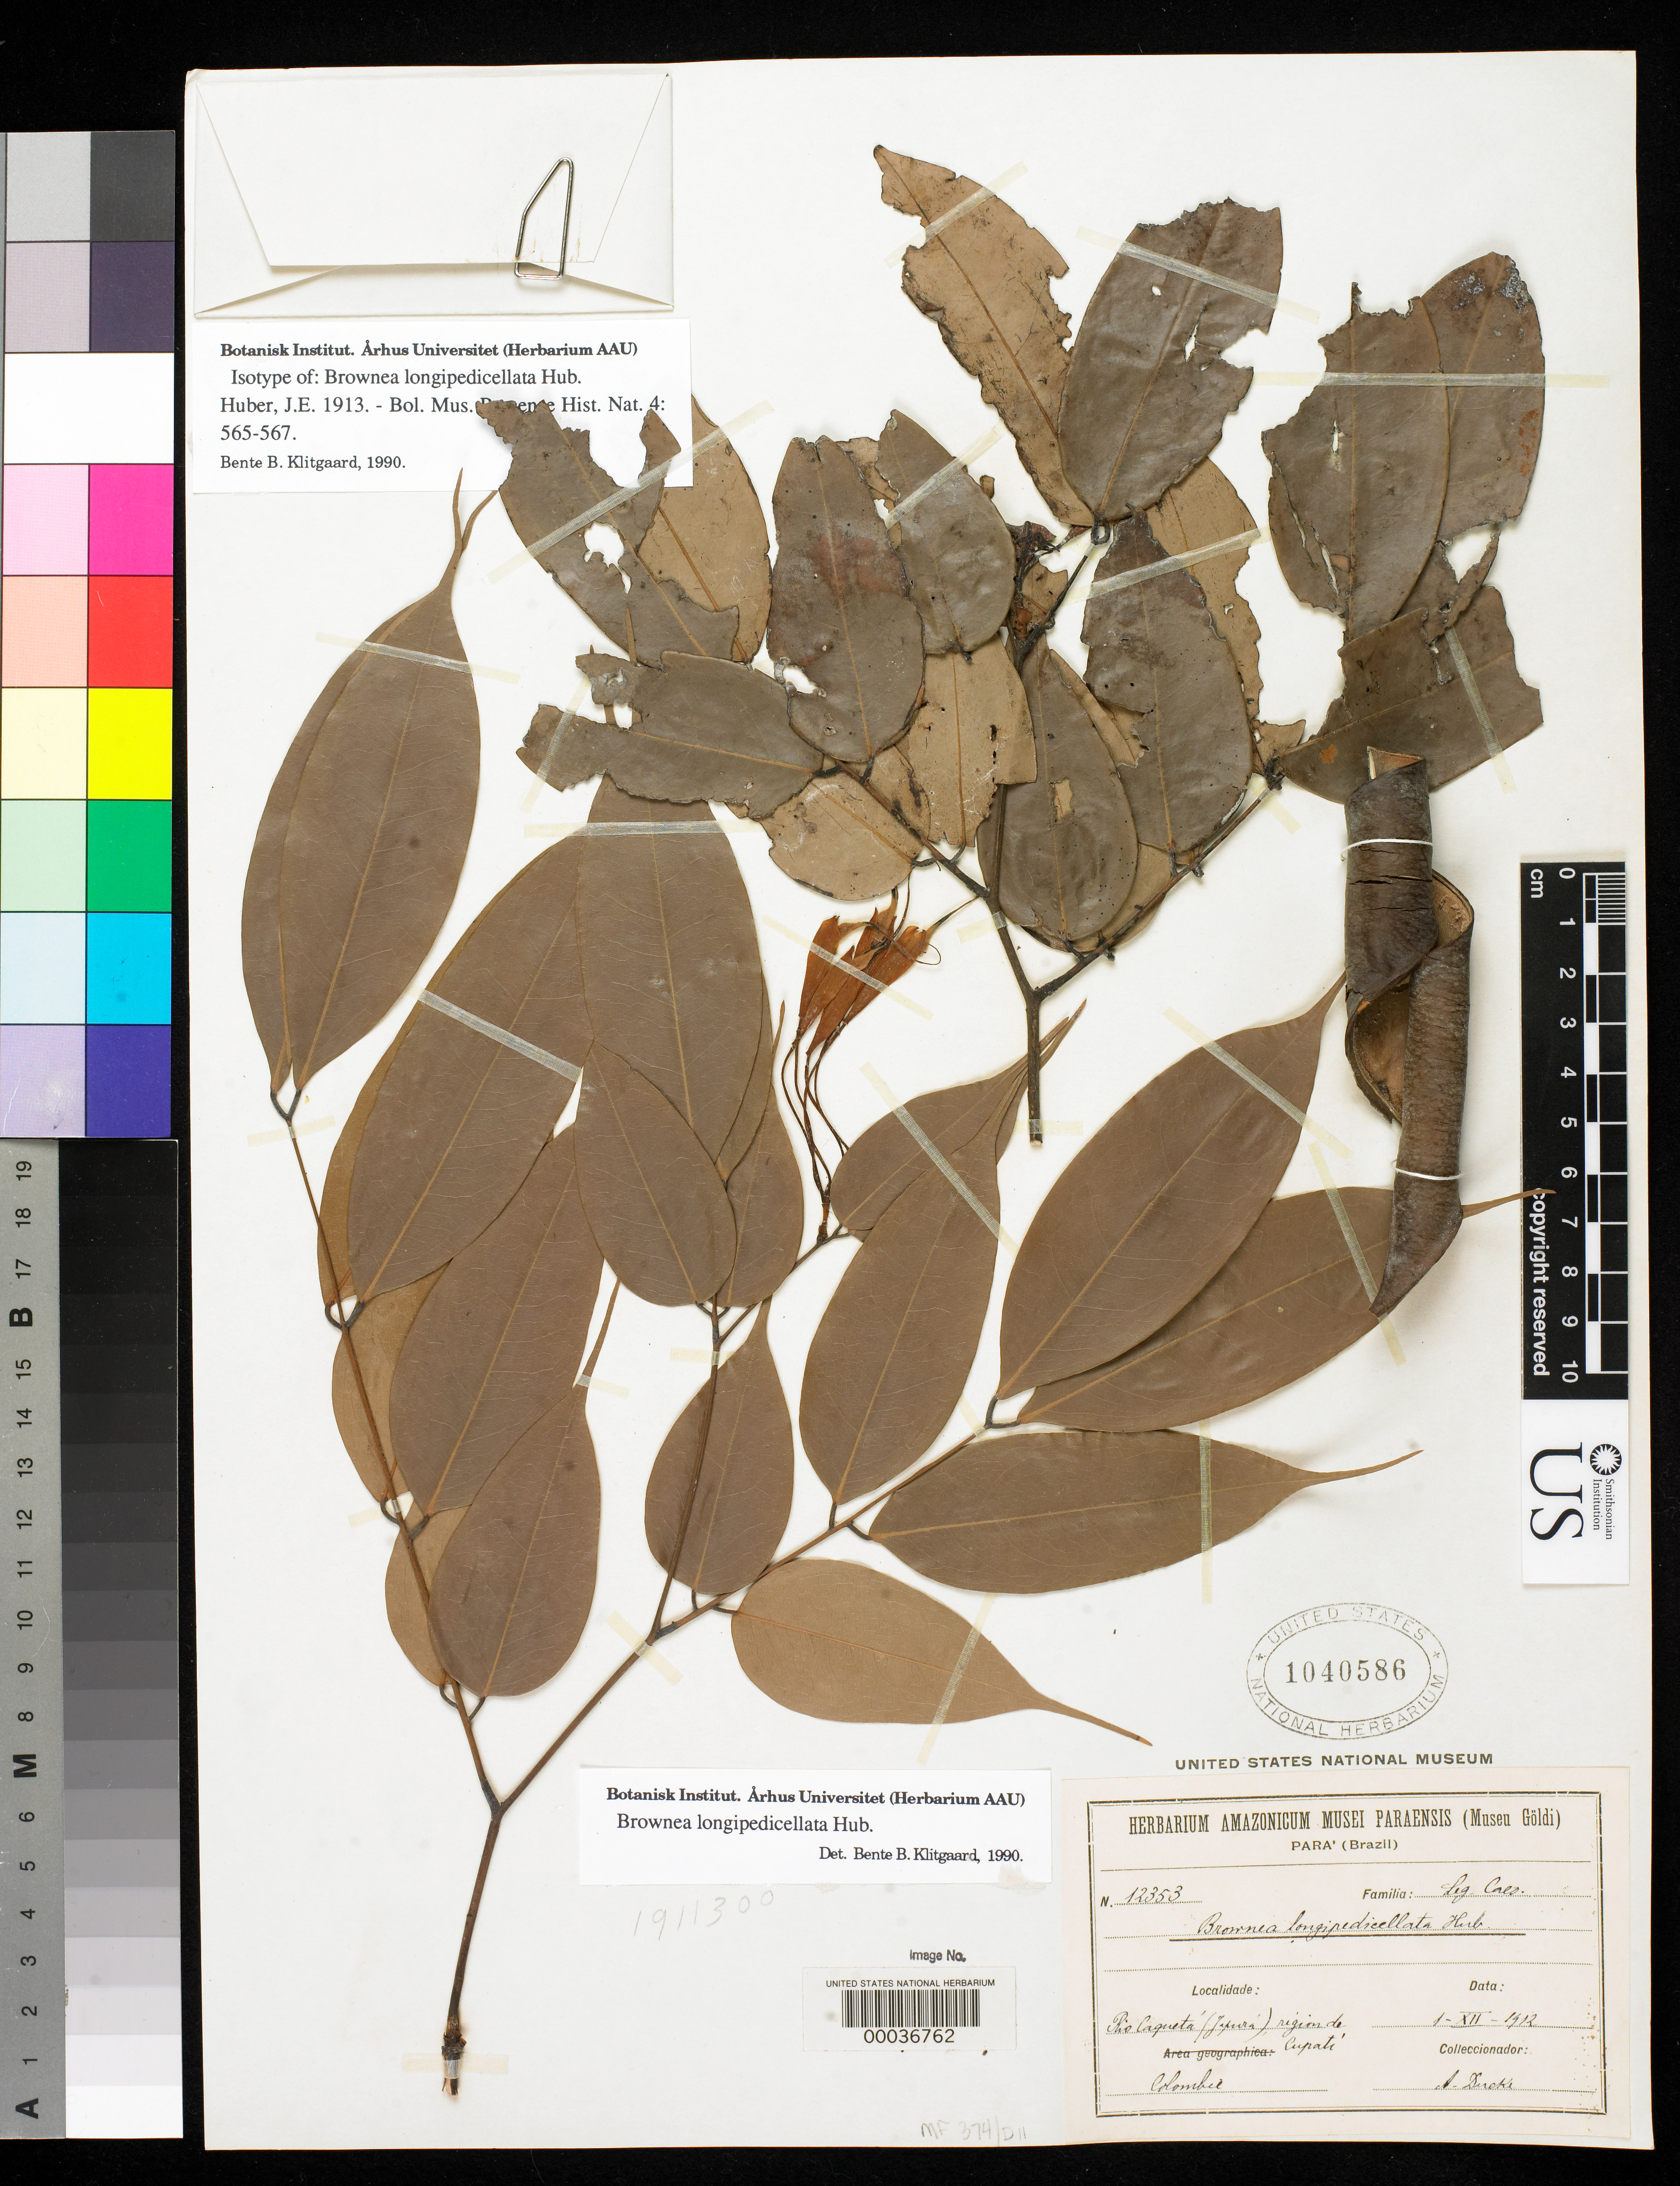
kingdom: Plantae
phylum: Tracheophyta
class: Magnoliopsida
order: Fabales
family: Fabaceae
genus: Brownea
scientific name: Brownea longipedicellata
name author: Huber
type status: Isotype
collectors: A. Ducke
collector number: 12353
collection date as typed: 01 Dec 1912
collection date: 1912-12-01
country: Colombia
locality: Rio Caqueta (Japura), Cupati region.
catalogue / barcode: US 1040586